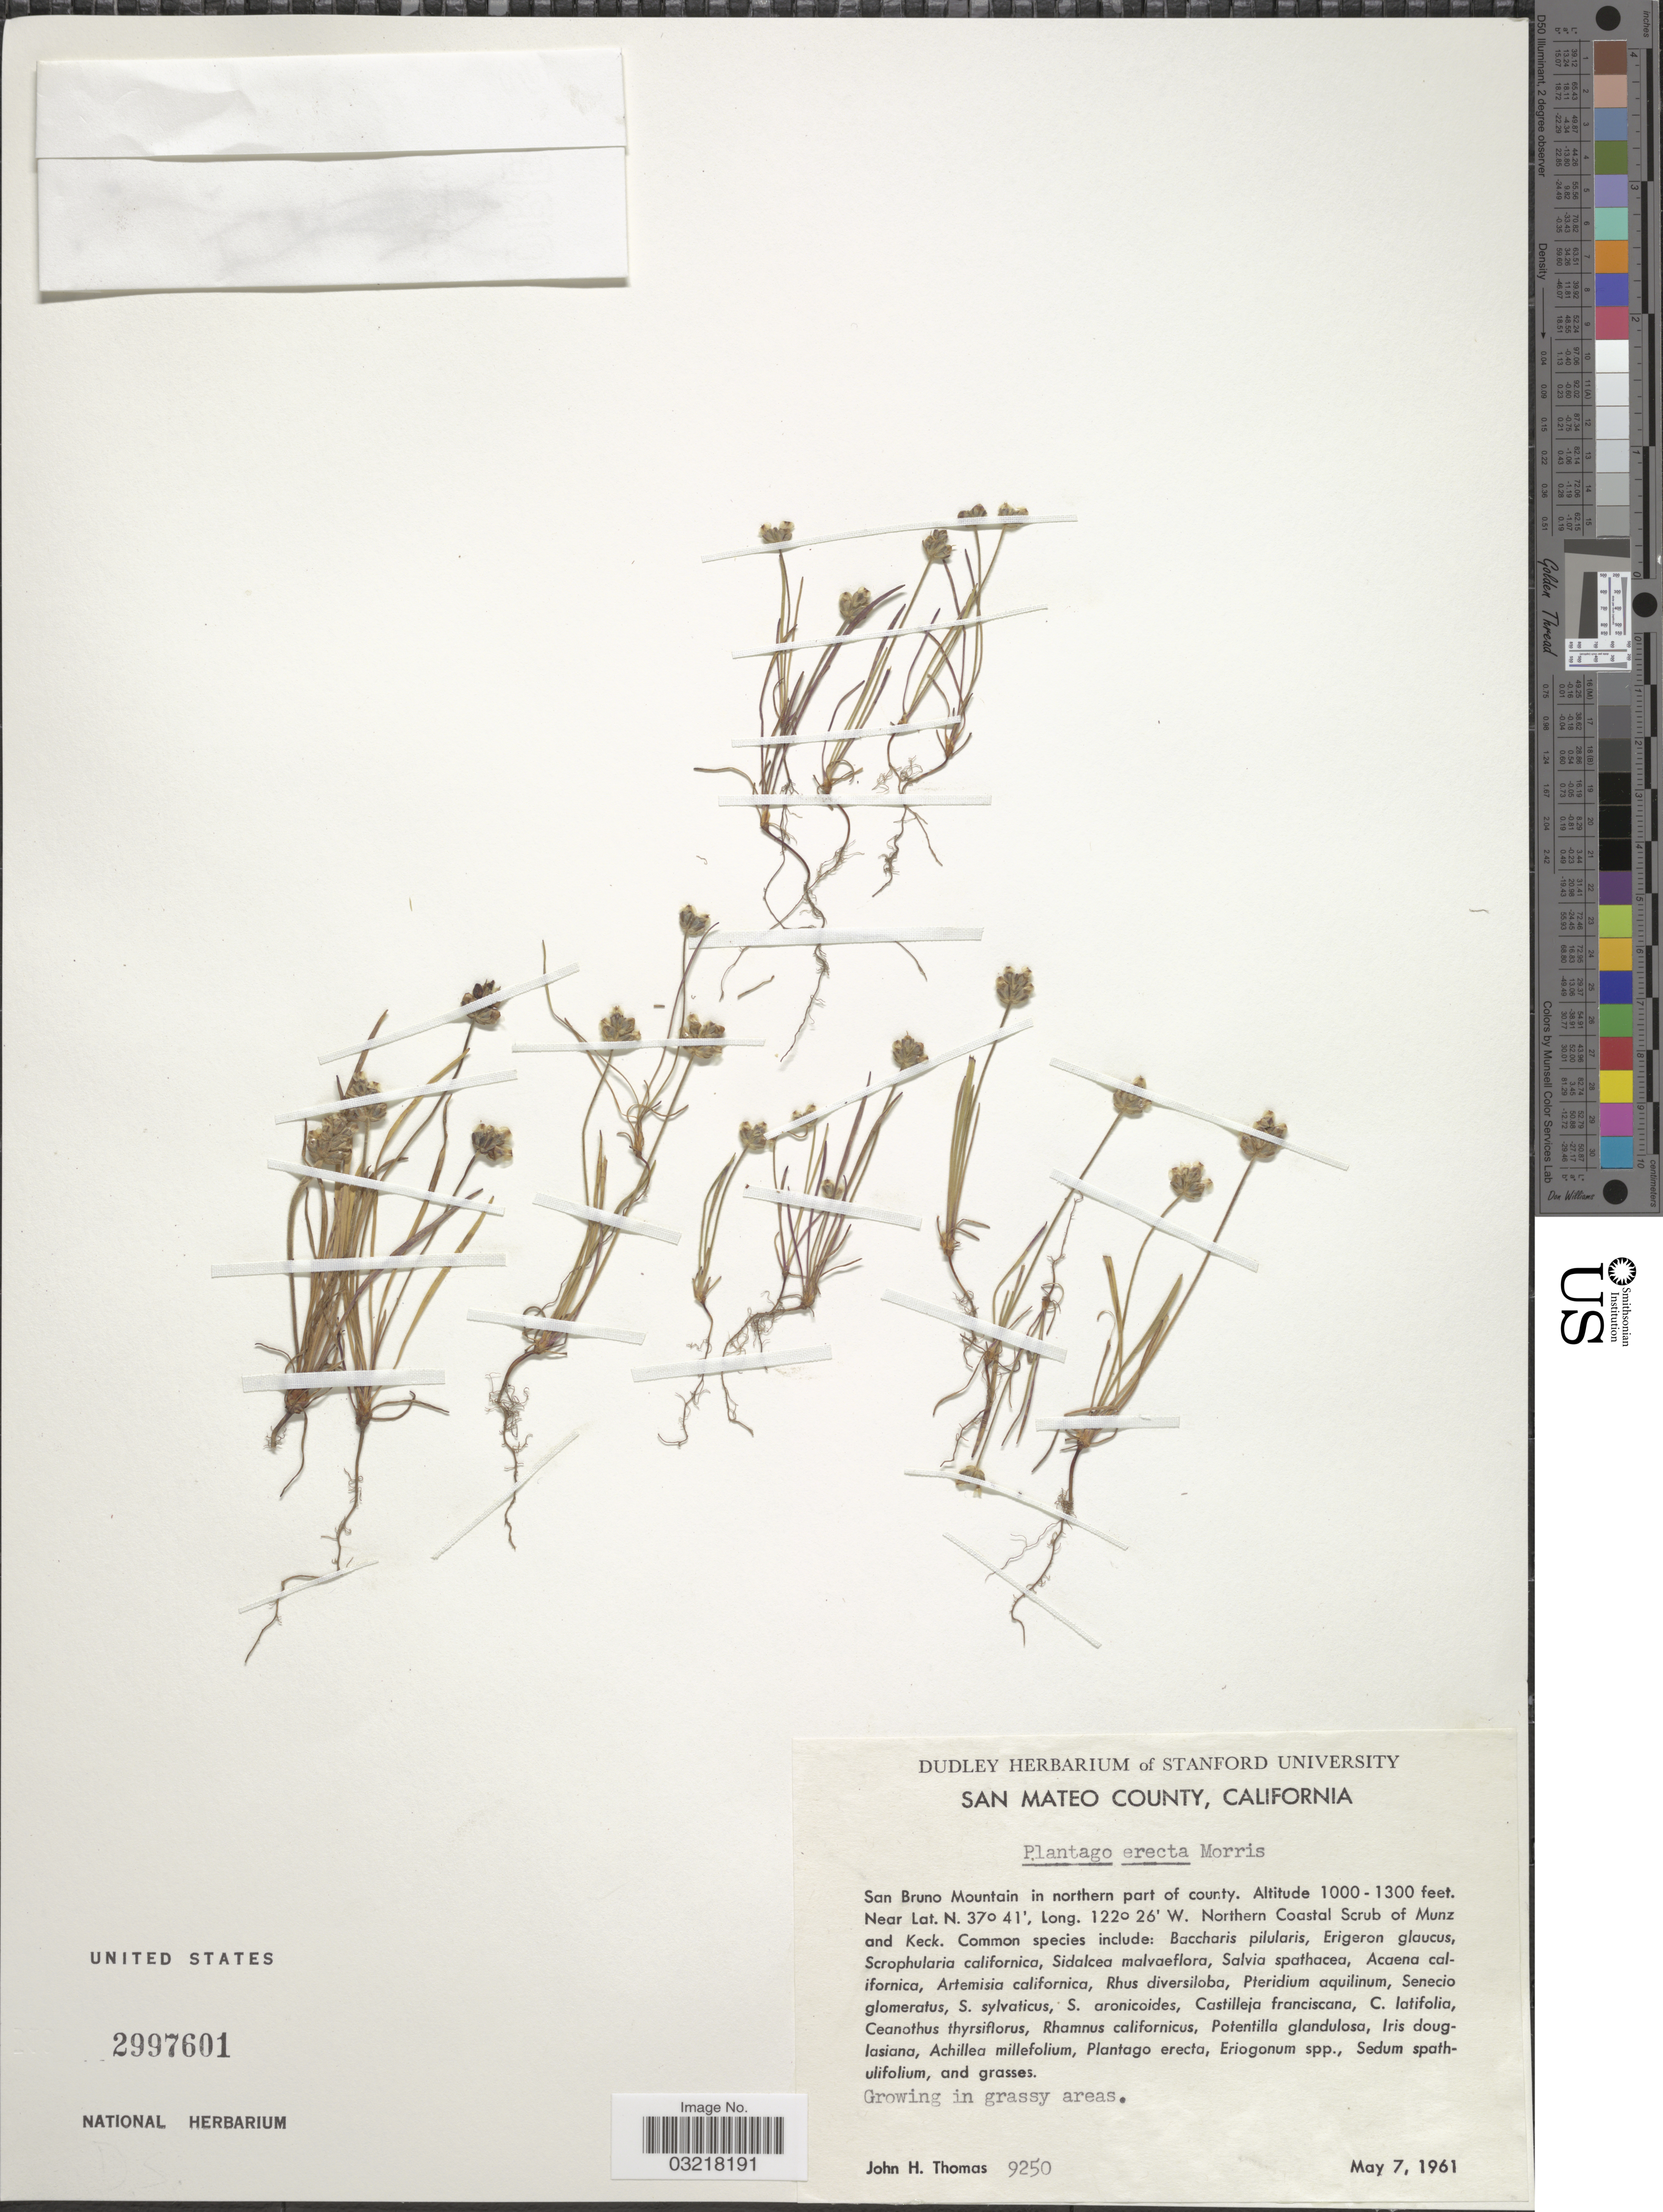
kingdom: Plantae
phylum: Tracheophyta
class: Magnoliopsida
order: Lamiales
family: Plantaginaceae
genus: Plantago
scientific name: Plantago erecta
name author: Morris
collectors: J. H. Thomas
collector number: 9250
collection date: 1961-05-07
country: United States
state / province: California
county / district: San Mateo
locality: San Mateo County. San Bruno Mountain in northern part of country. Northern Coastal Scrub of Munz and Keck.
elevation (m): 305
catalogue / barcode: US 2997601